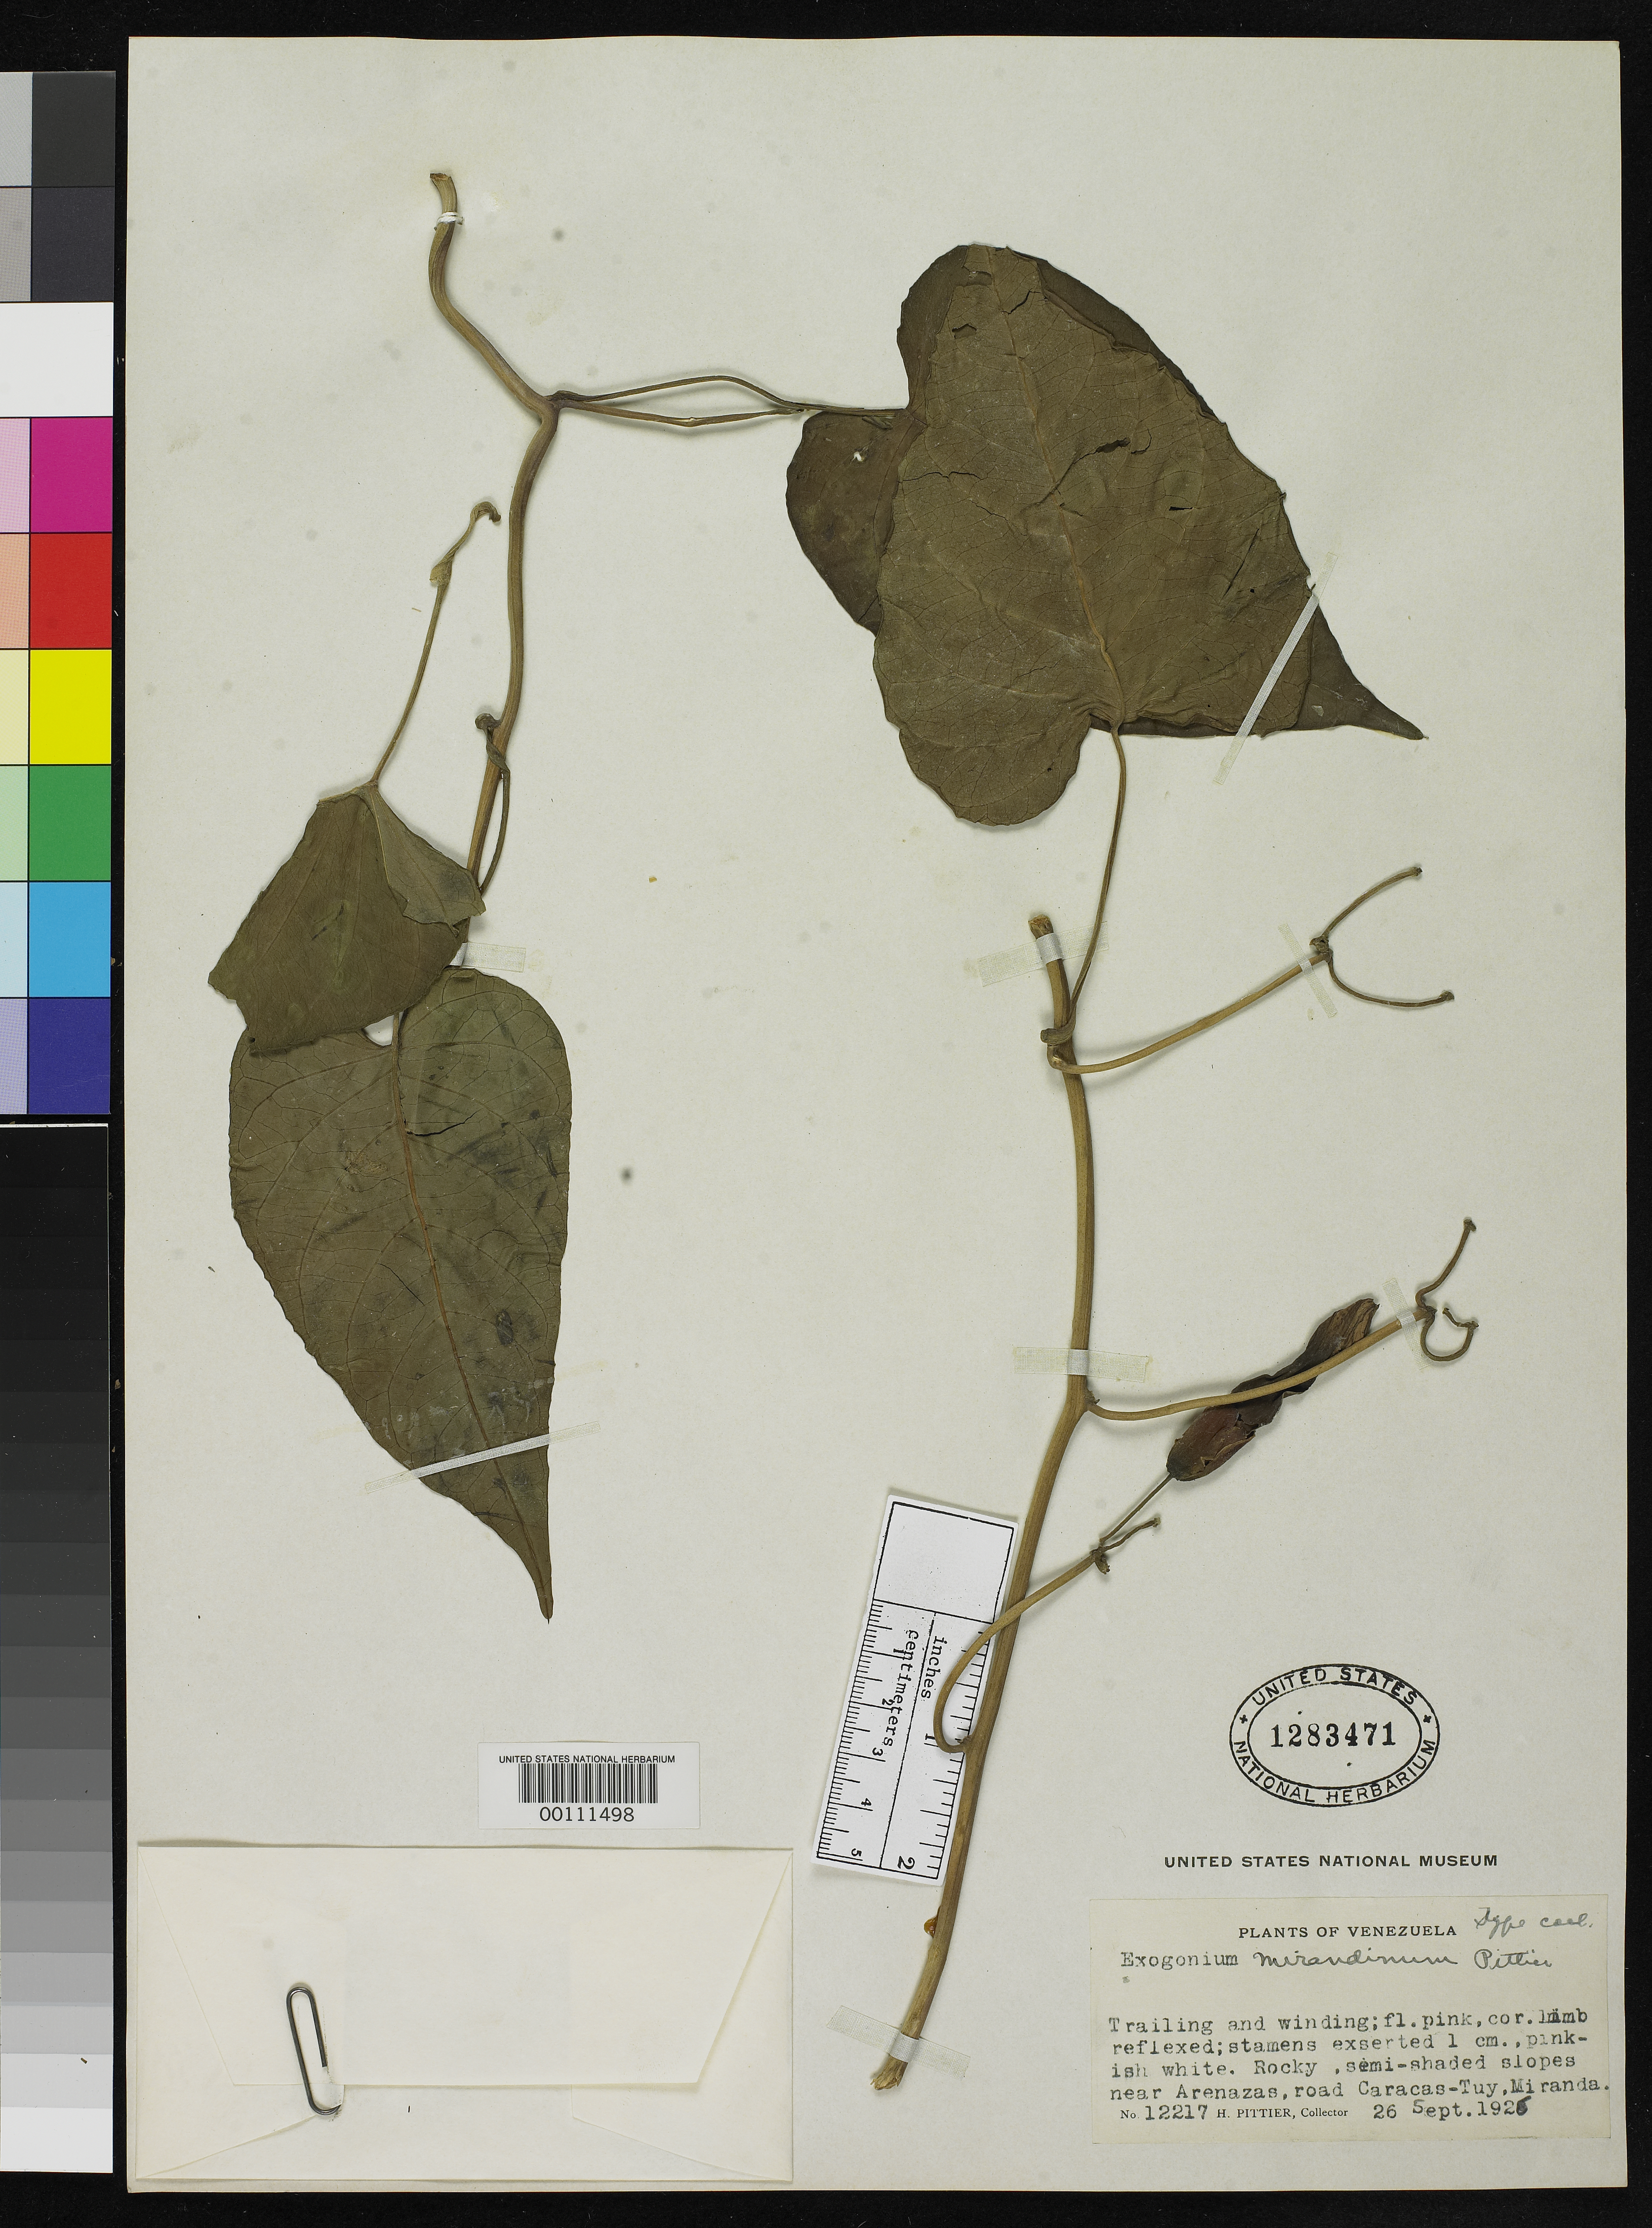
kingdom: Plantae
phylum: Tracheophyta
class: Magnoliopsida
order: Solanales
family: Convolvulaceae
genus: Exogonium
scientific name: Exogonium mirandinum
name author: Pittier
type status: Isotype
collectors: H. F. Pittier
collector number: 12217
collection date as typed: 26 Sep 1926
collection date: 1926-09-26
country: Venezuela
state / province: Miranda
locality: Near Arenaza, road from Petare to Santa Lucia.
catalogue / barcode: US 1283471